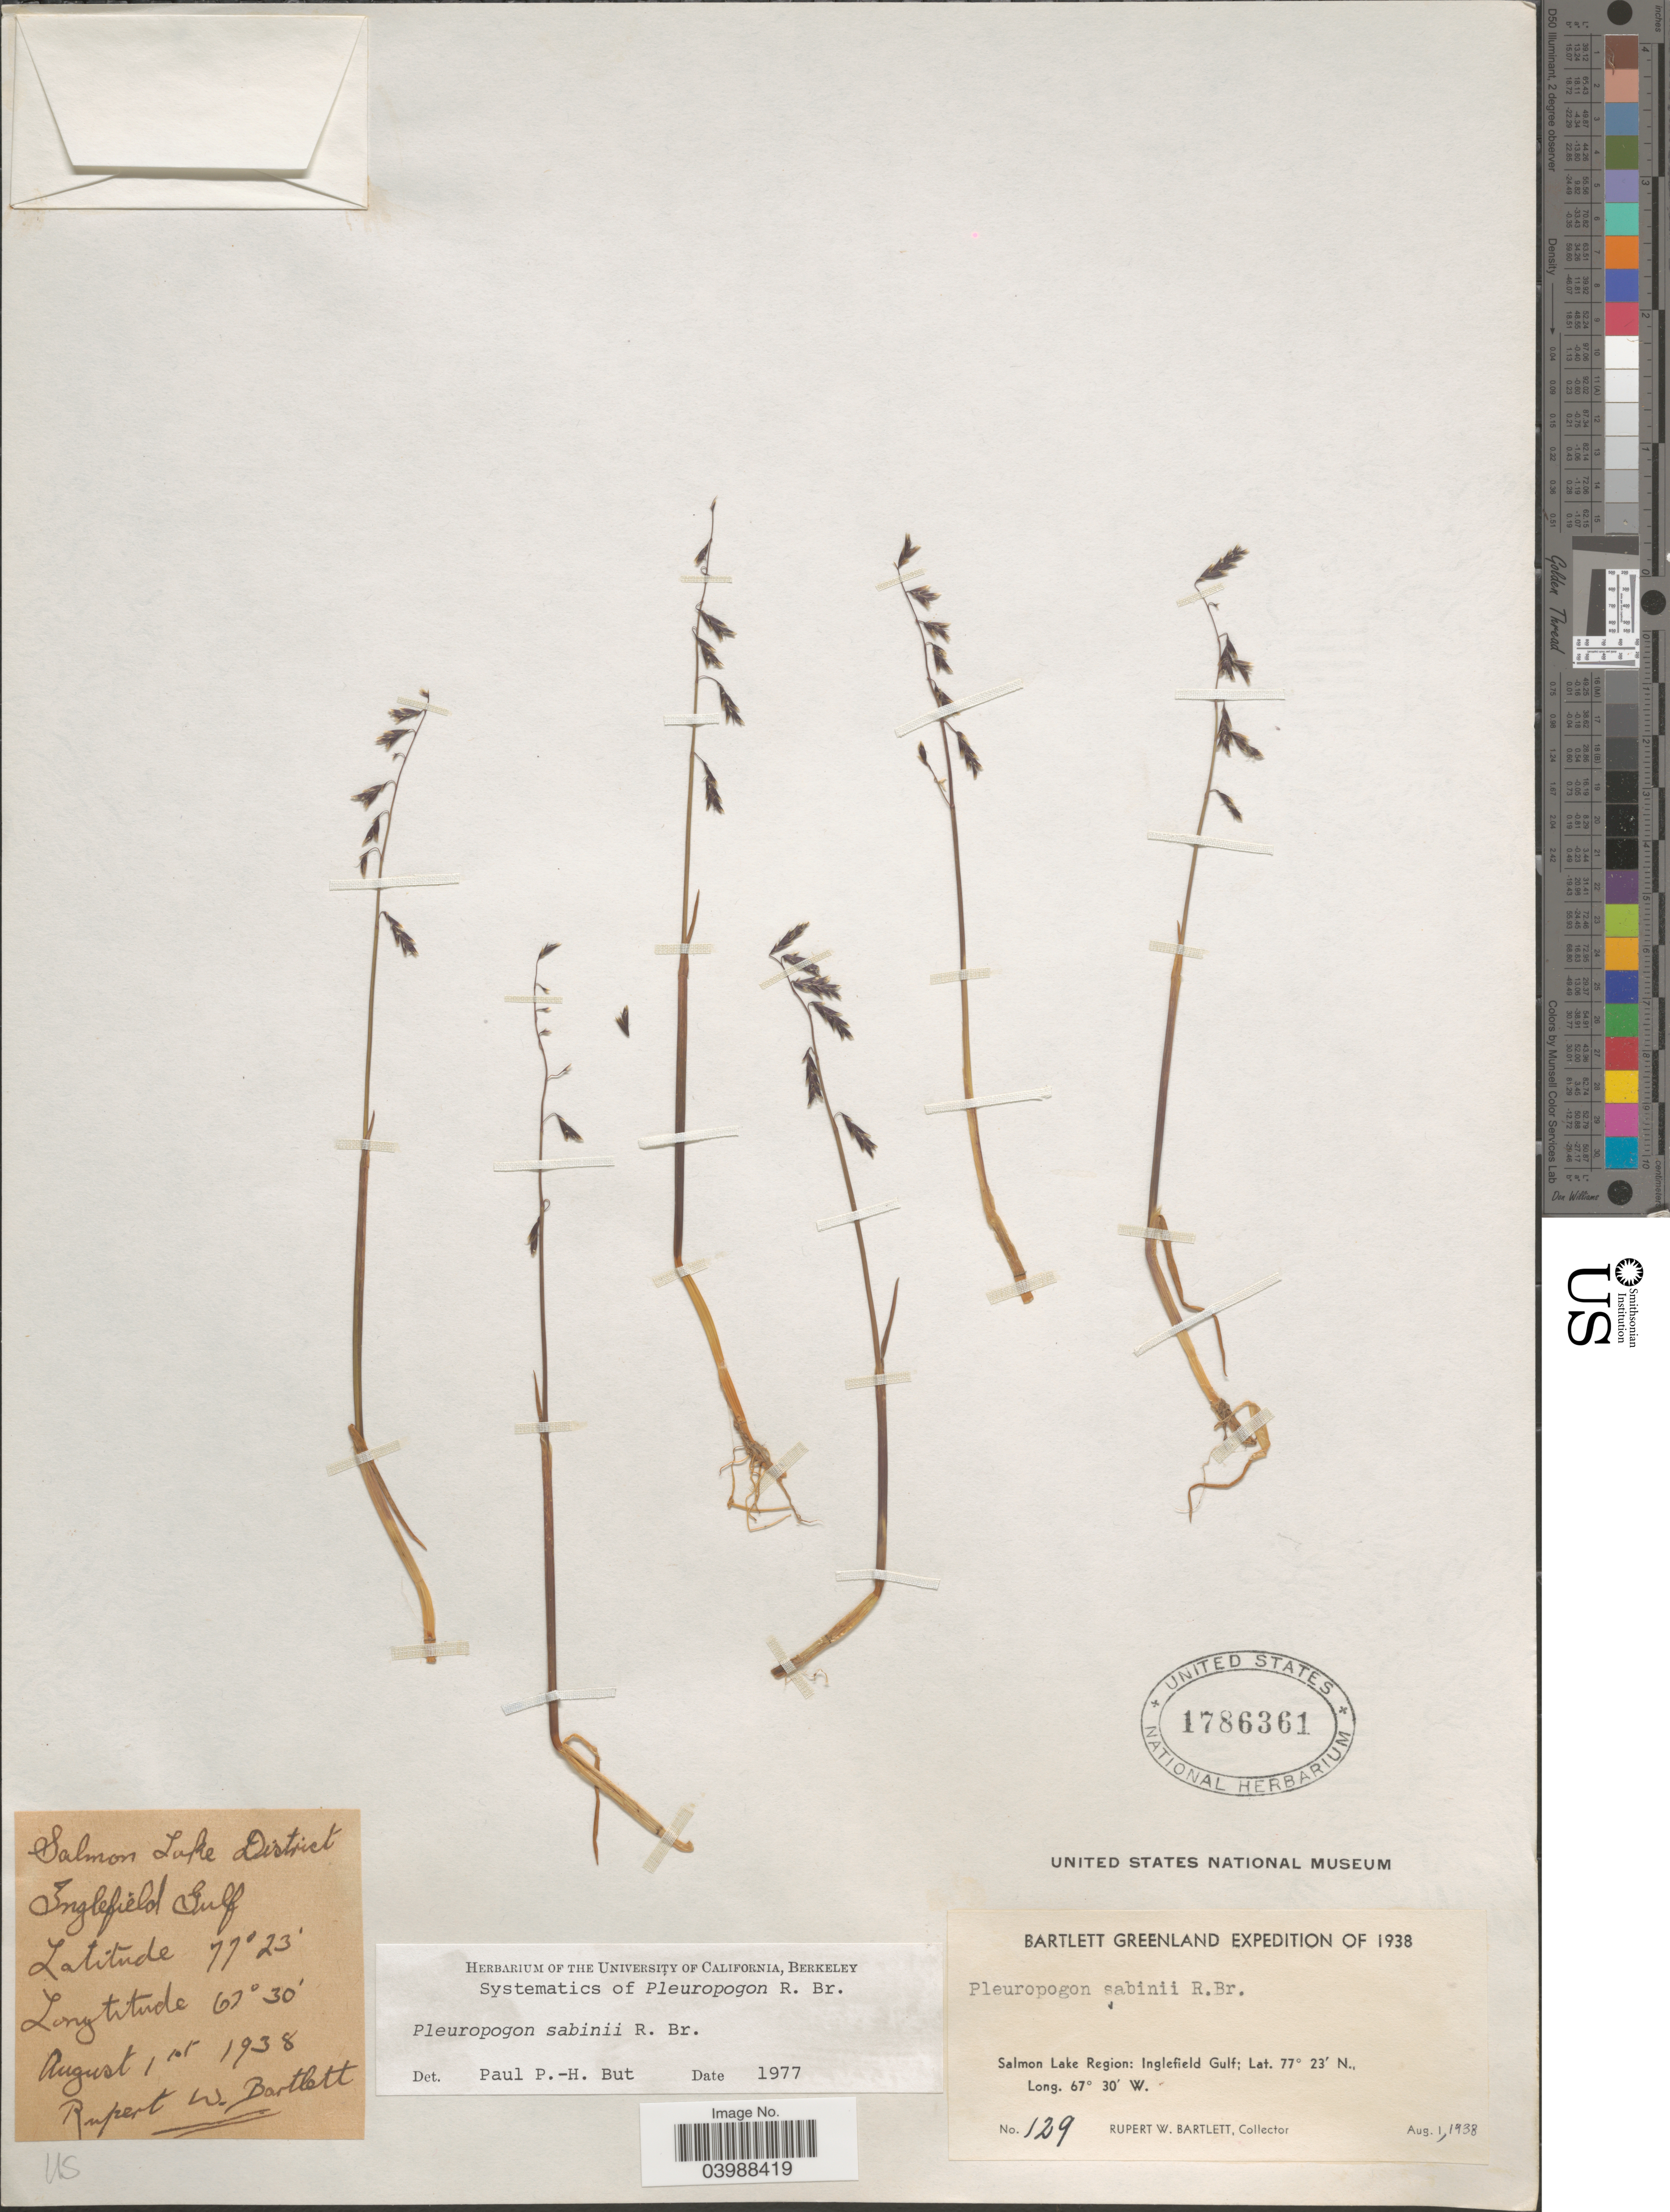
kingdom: Plantae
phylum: Tracheophyta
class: Liliopsida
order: Poales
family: Poaceae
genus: Pleuropogon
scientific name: Pleuropogon sabinei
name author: R. Br.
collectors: R. W. Bartlett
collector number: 129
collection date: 1938-08-01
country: Greenland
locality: Salmon Lake District. Inglefield Gulf.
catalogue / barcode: US 1786361